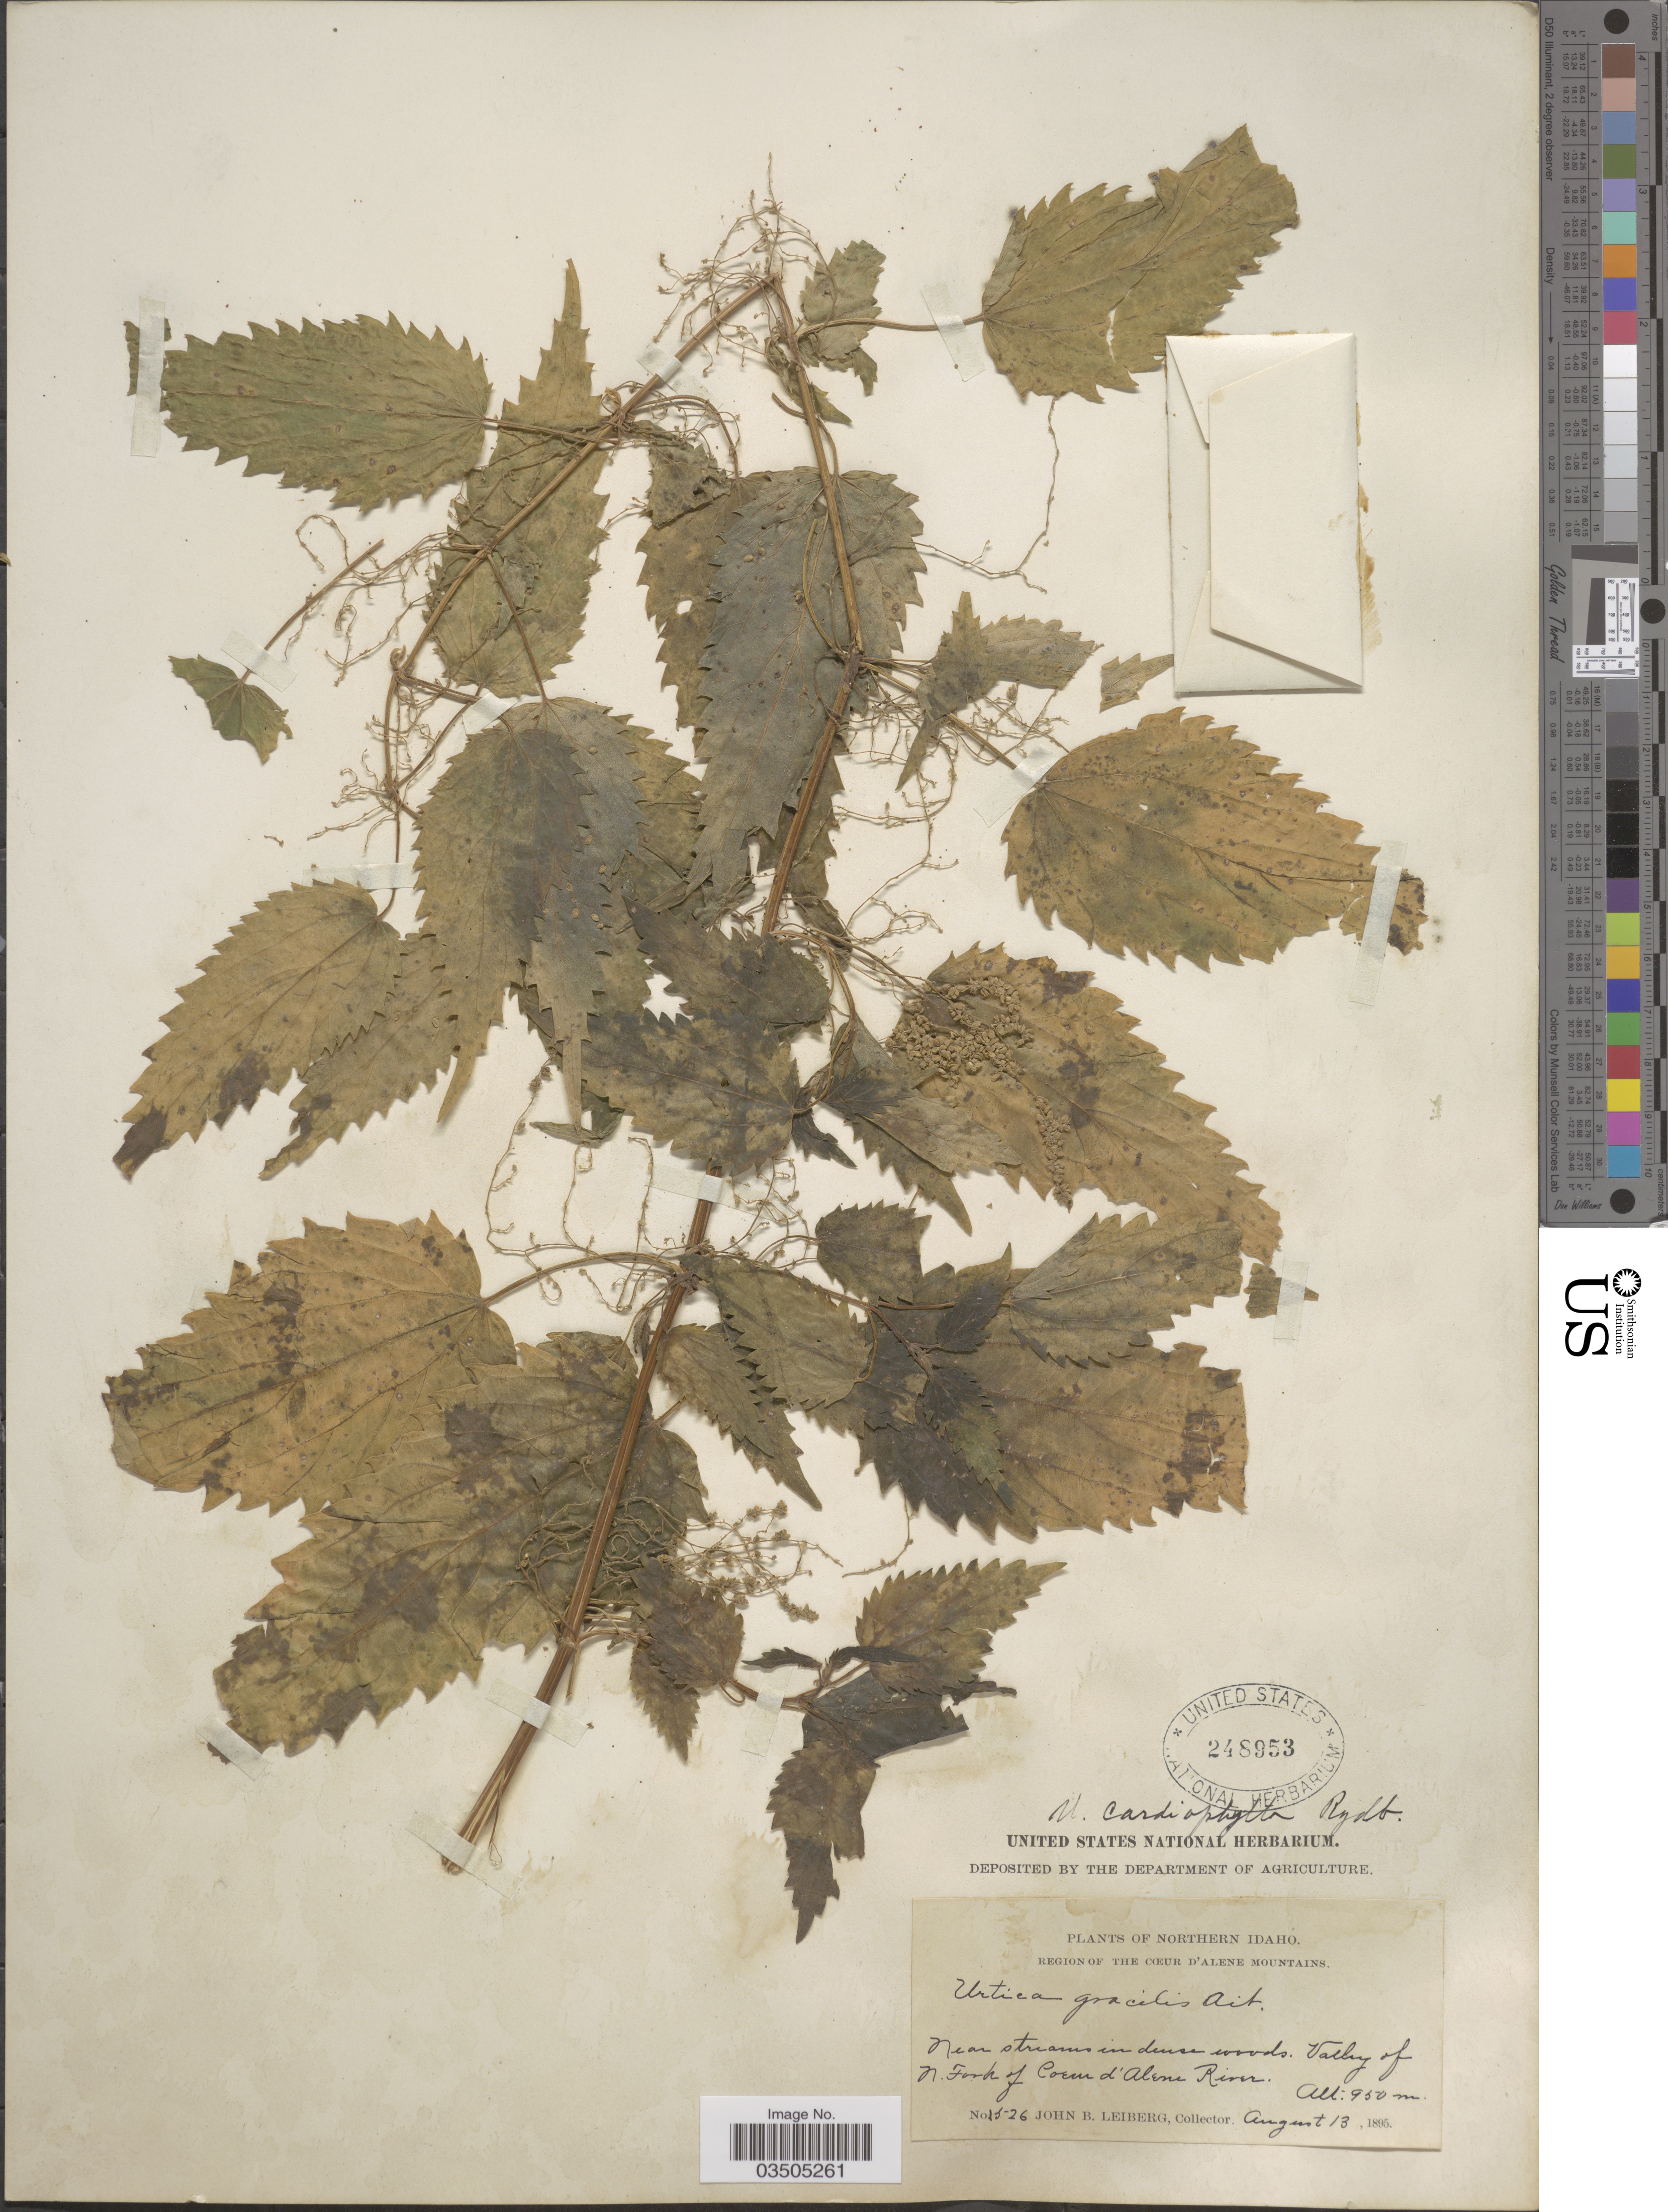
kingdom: Plantae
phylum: Tracheophyta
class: Magnoliopsida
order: Rosales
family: Urticaceae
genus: Urtica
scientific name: Urtica dioica subsp. gracilis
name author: L.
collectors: J. B. Leiberg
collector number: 1526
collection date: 1895-08-13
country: United States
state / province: Idaho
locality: Northern Idaho. Region of the Cœur d'Alene Mountains. Valley of N. Fork of Coeur d'Alene River.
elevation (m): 950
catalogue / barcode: US 248953